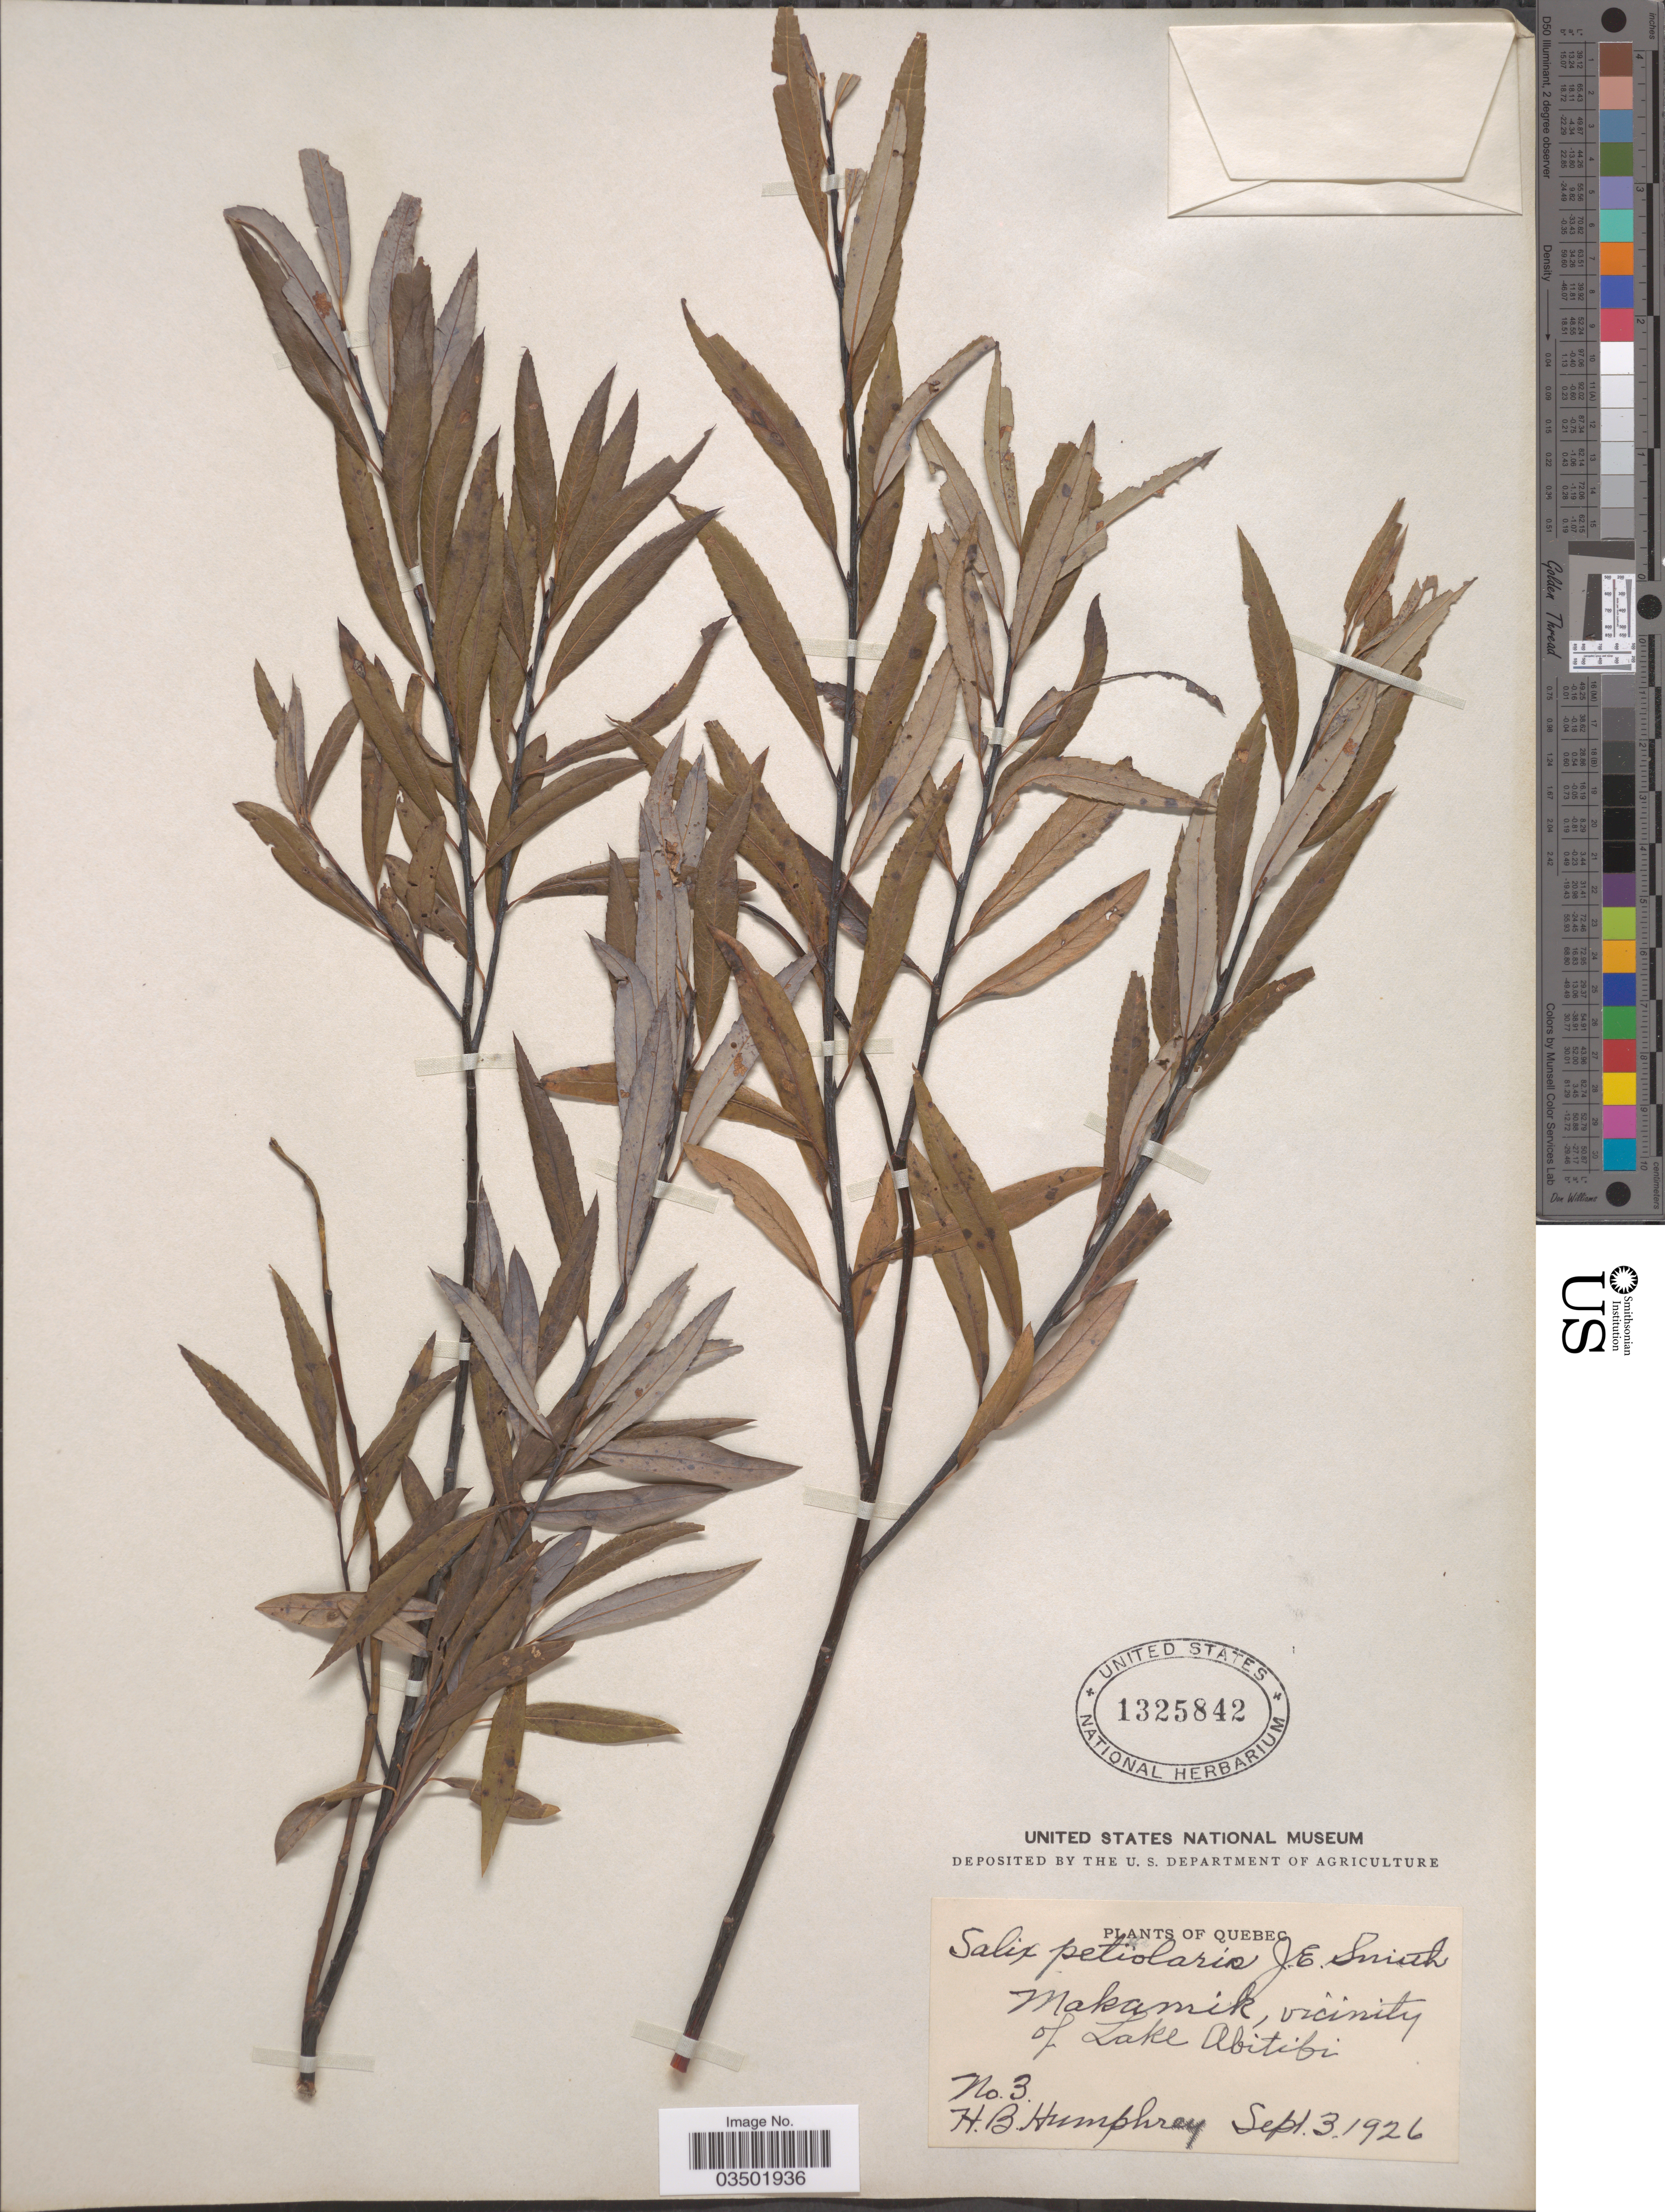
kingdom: Plantae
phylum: Tracheophyta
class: Magnoliopsida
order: Malpighiales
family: Salicaceae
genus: Salix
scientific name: Salix petiolaris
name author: Sm.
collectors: H. Humphrey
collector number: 3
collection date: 1926-09-03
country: Canada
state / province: Quebec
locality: Makamik, vicinity of Lake Abitibi.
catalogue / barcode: US 1325842